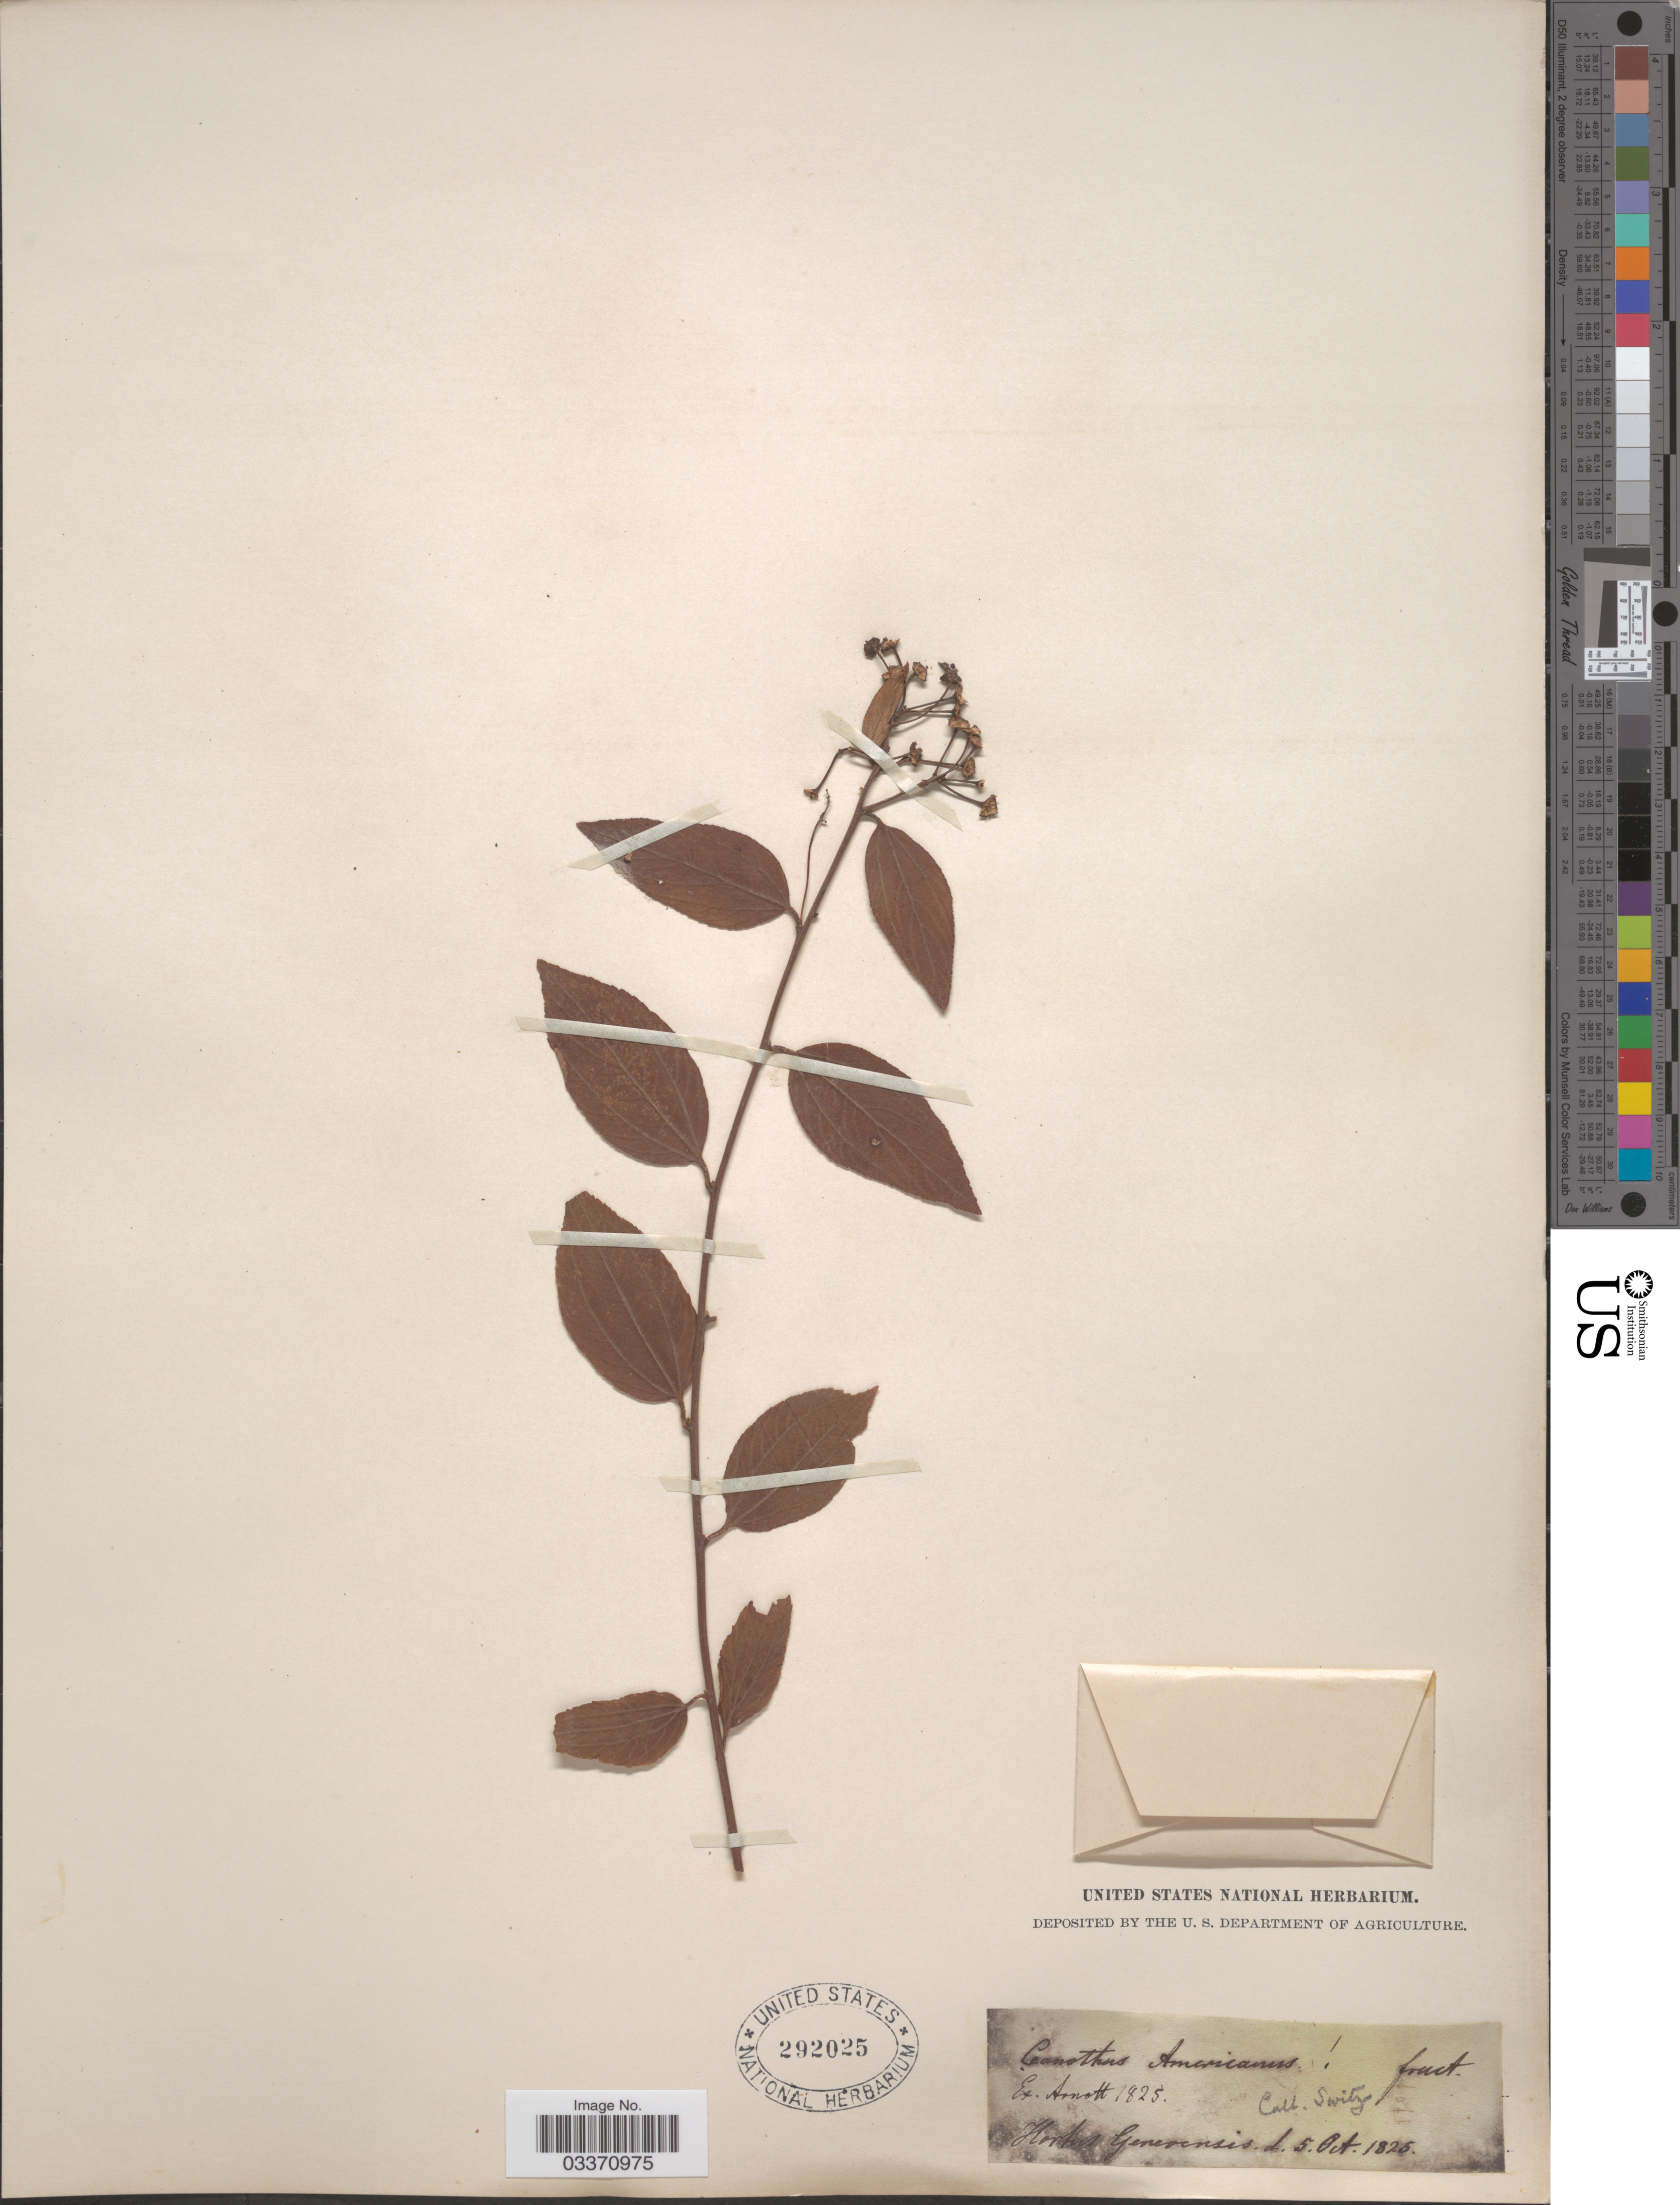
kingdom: Plantae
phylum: Tracheophyta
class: Magnoliopsida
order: Rosales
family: Rhamnaceae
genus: Ceanothus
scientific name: Ceanothus sp.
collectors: Arnott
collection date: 1825-10-05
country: Switzerland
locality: Hortus Genevensis.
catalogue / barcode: US 292025